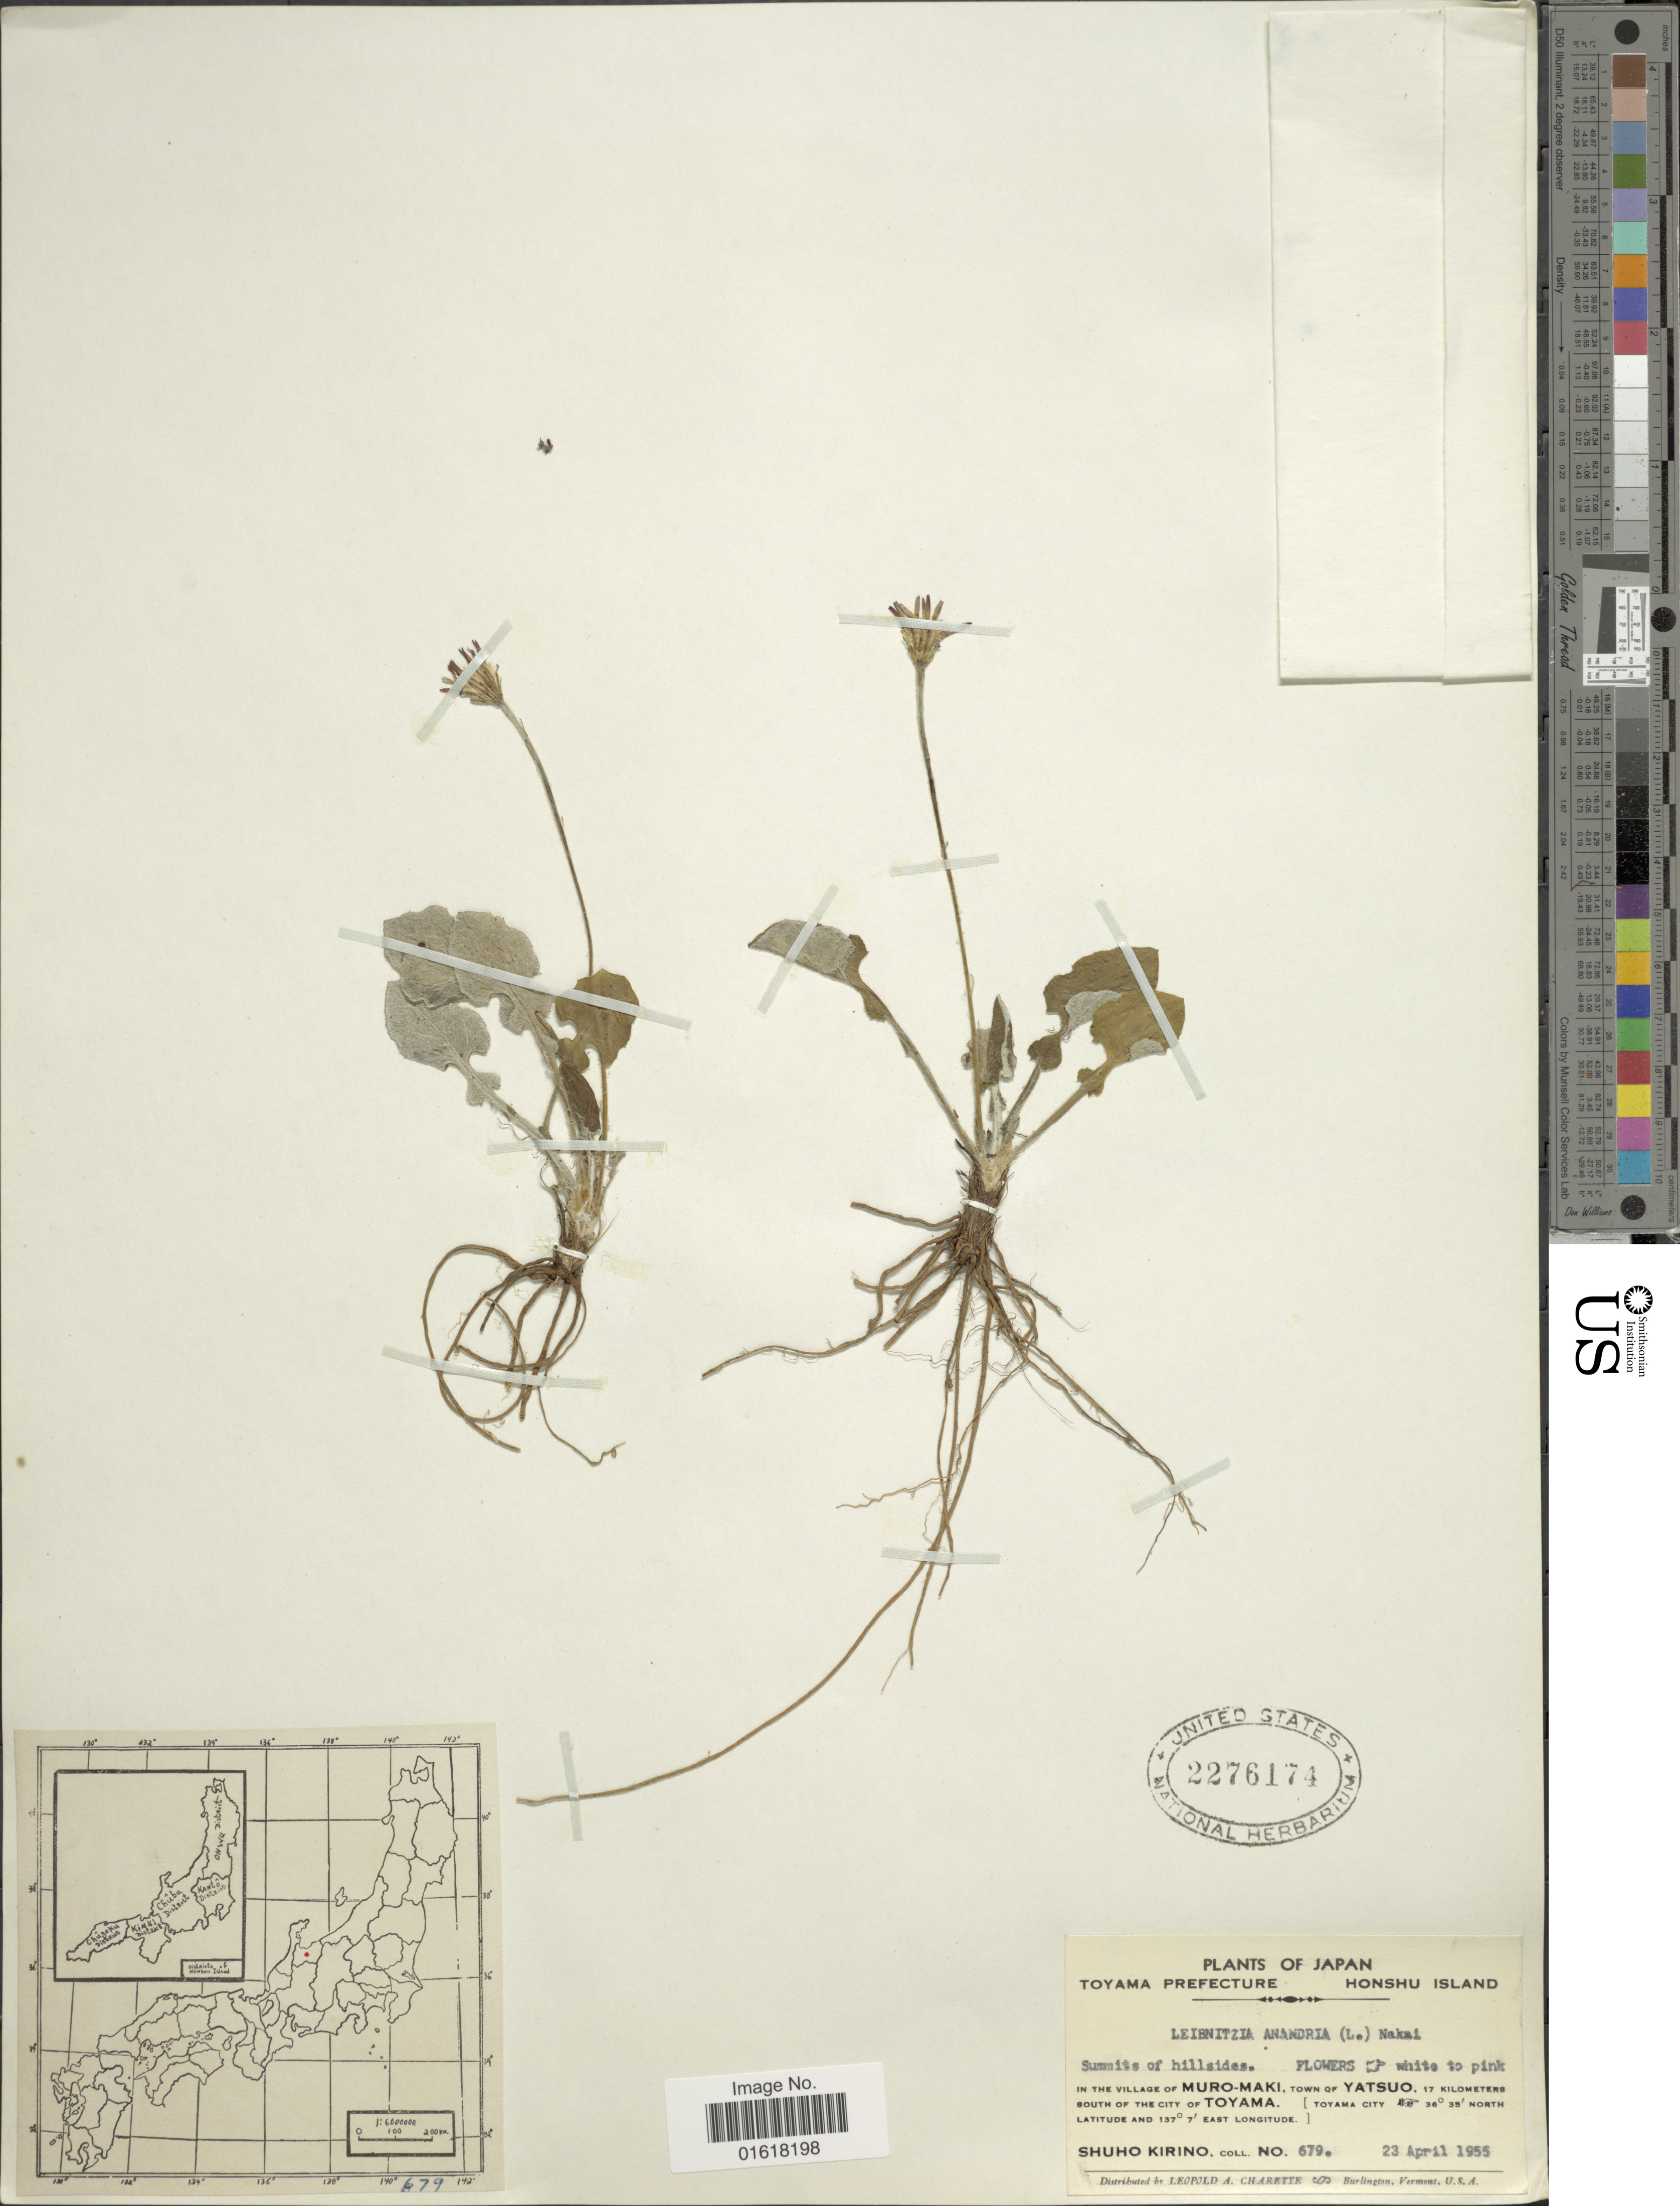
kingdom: Plantae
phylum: Tracheophyta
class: Magnoliopsida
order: Asterales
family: Asteraceae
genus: Leibnitzia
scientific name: Leibnitzia anandria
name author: (L.) Nakai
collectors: S. Kirino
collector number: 679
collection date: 1955-04-23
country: Japan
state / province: Toyama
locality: Honshu Island. Summits of hillsides. In the village of Muro-Maki, town of Yatsuo, 17 kilometers south of the city of Toyama [Toyama City]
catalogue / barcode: US 2276174